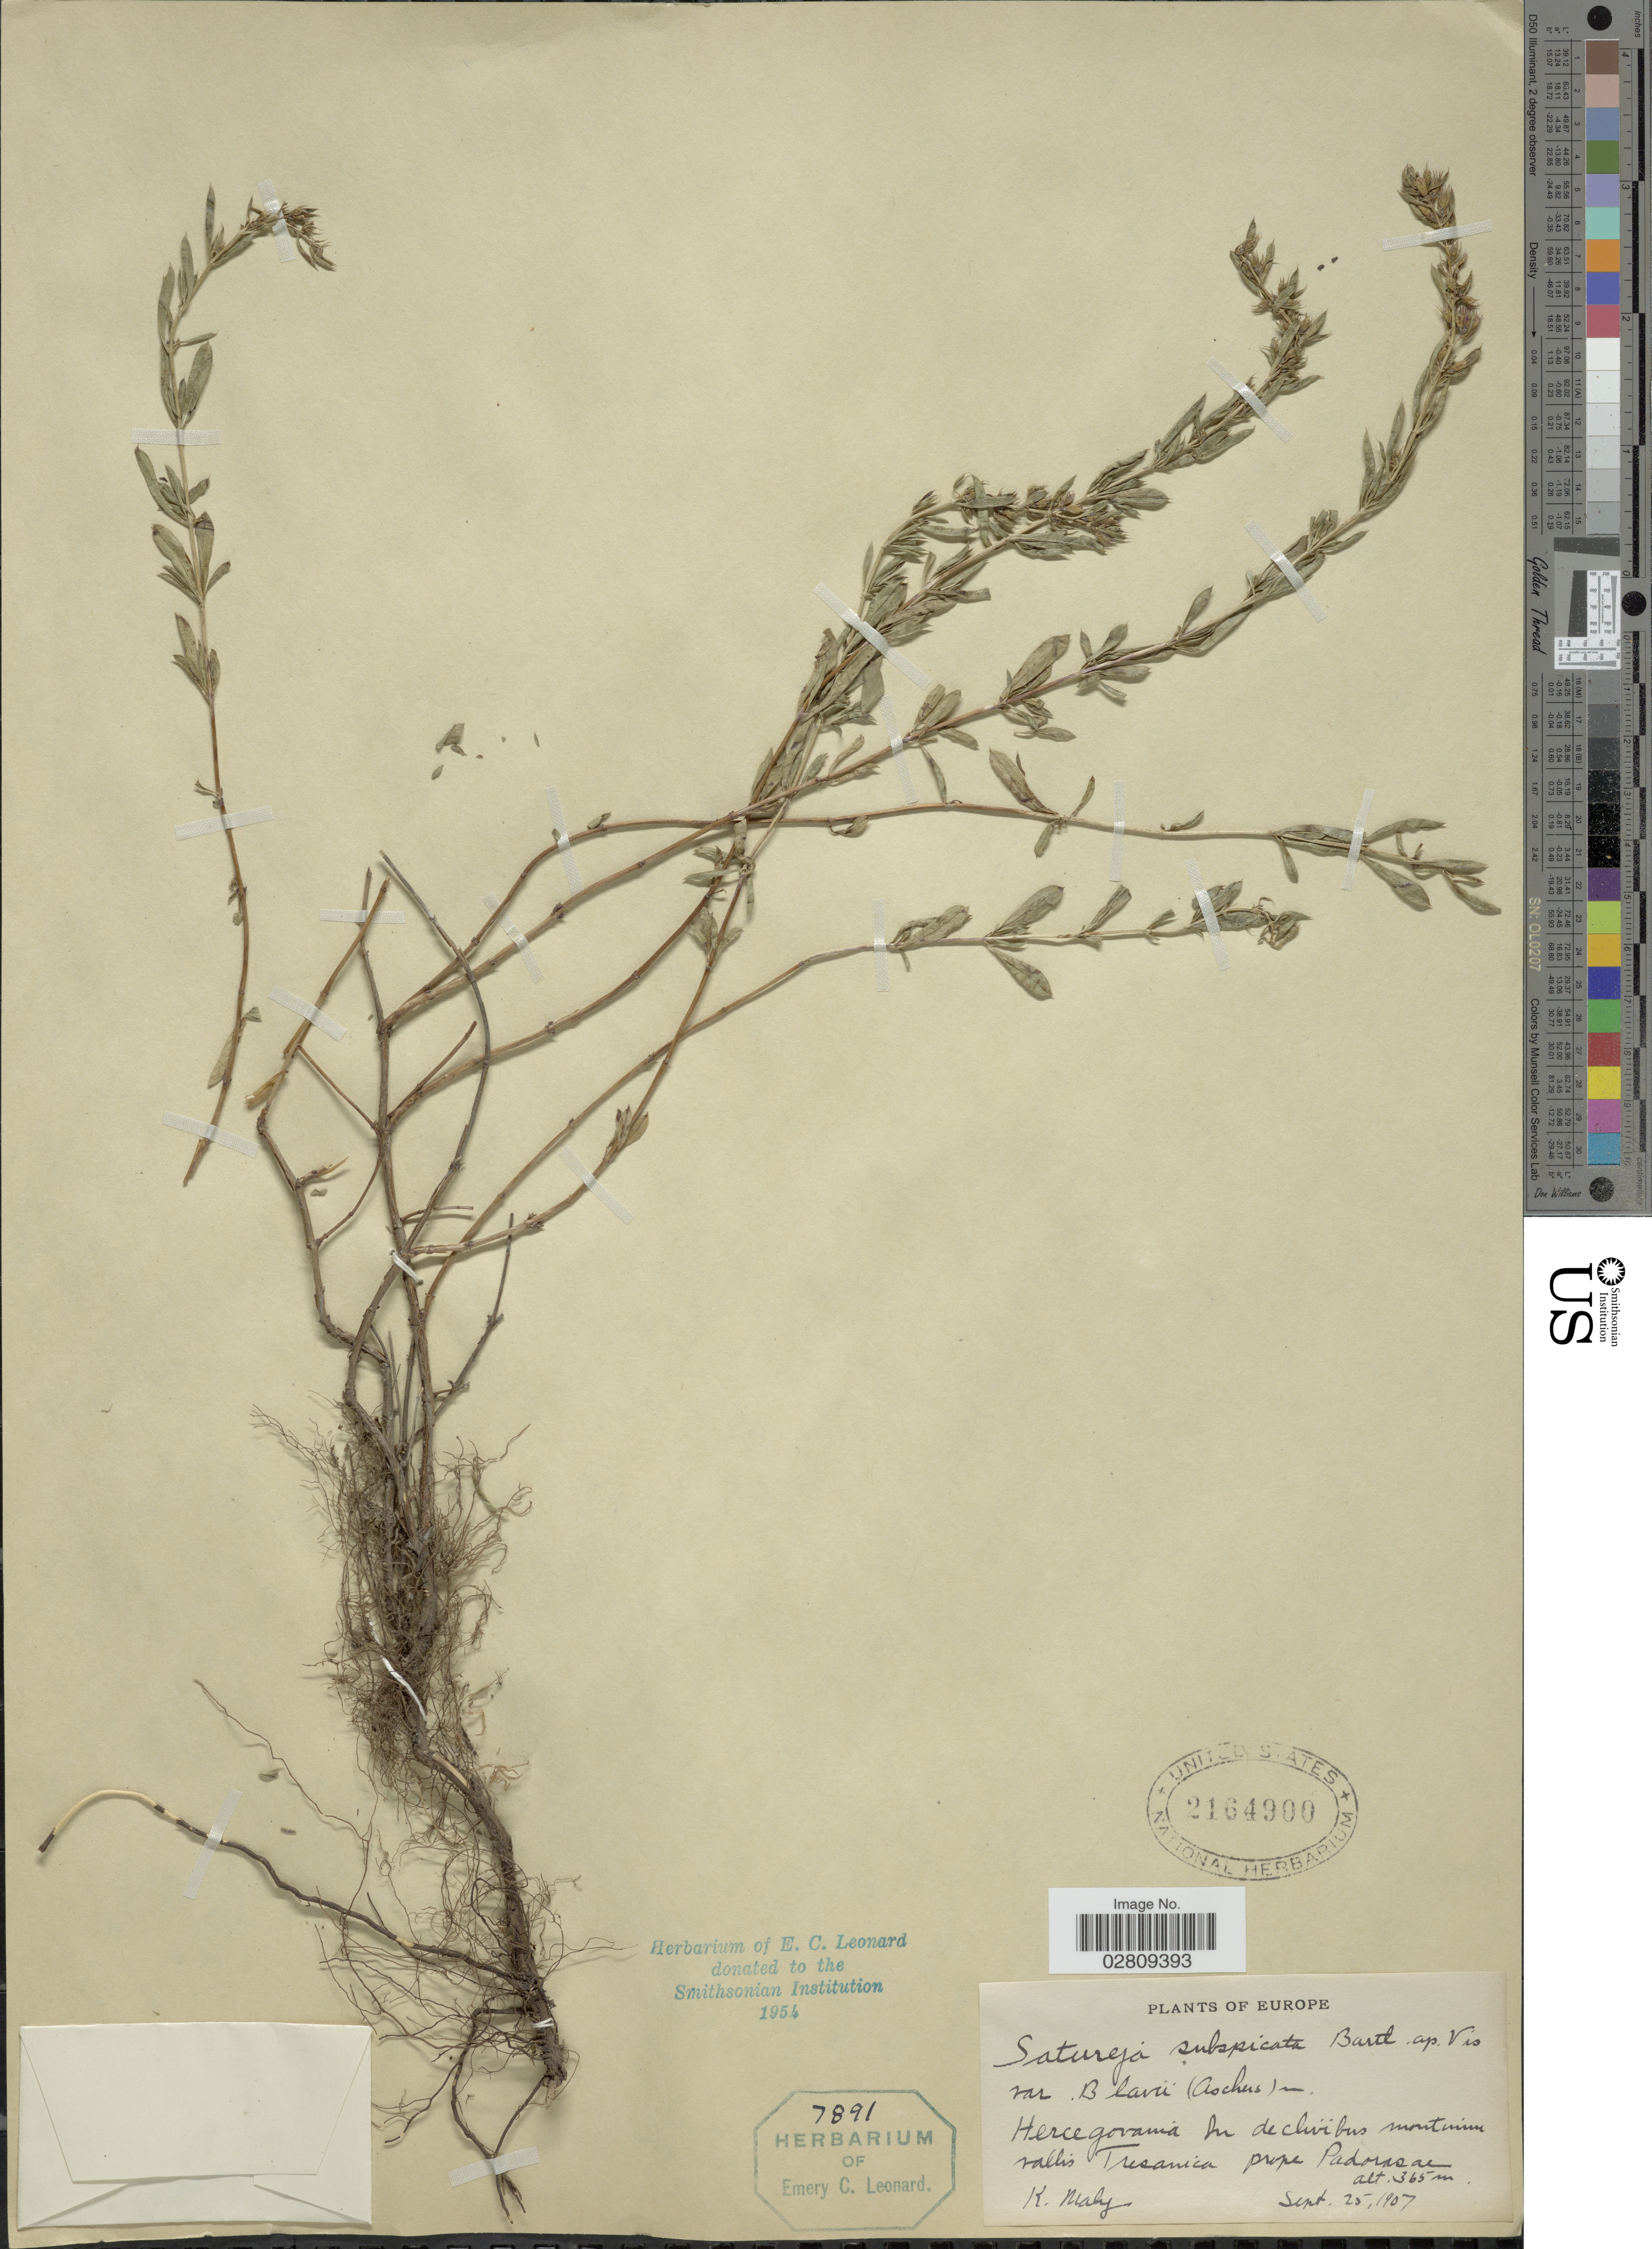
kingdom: Plantae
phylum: Tracheophyta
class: Magnoliopsida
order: Lamiales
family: Lamiaceae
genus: Satureja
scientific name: Satureja subspicata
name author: Bartl. ex Vis.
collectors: K. Malý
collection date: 1907-09-25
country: Bosnia and Herzegovina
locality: Hercegovania In declivibus montium vallis Tresanica prope Padorasae.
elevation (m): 365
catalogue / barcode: US 2164900